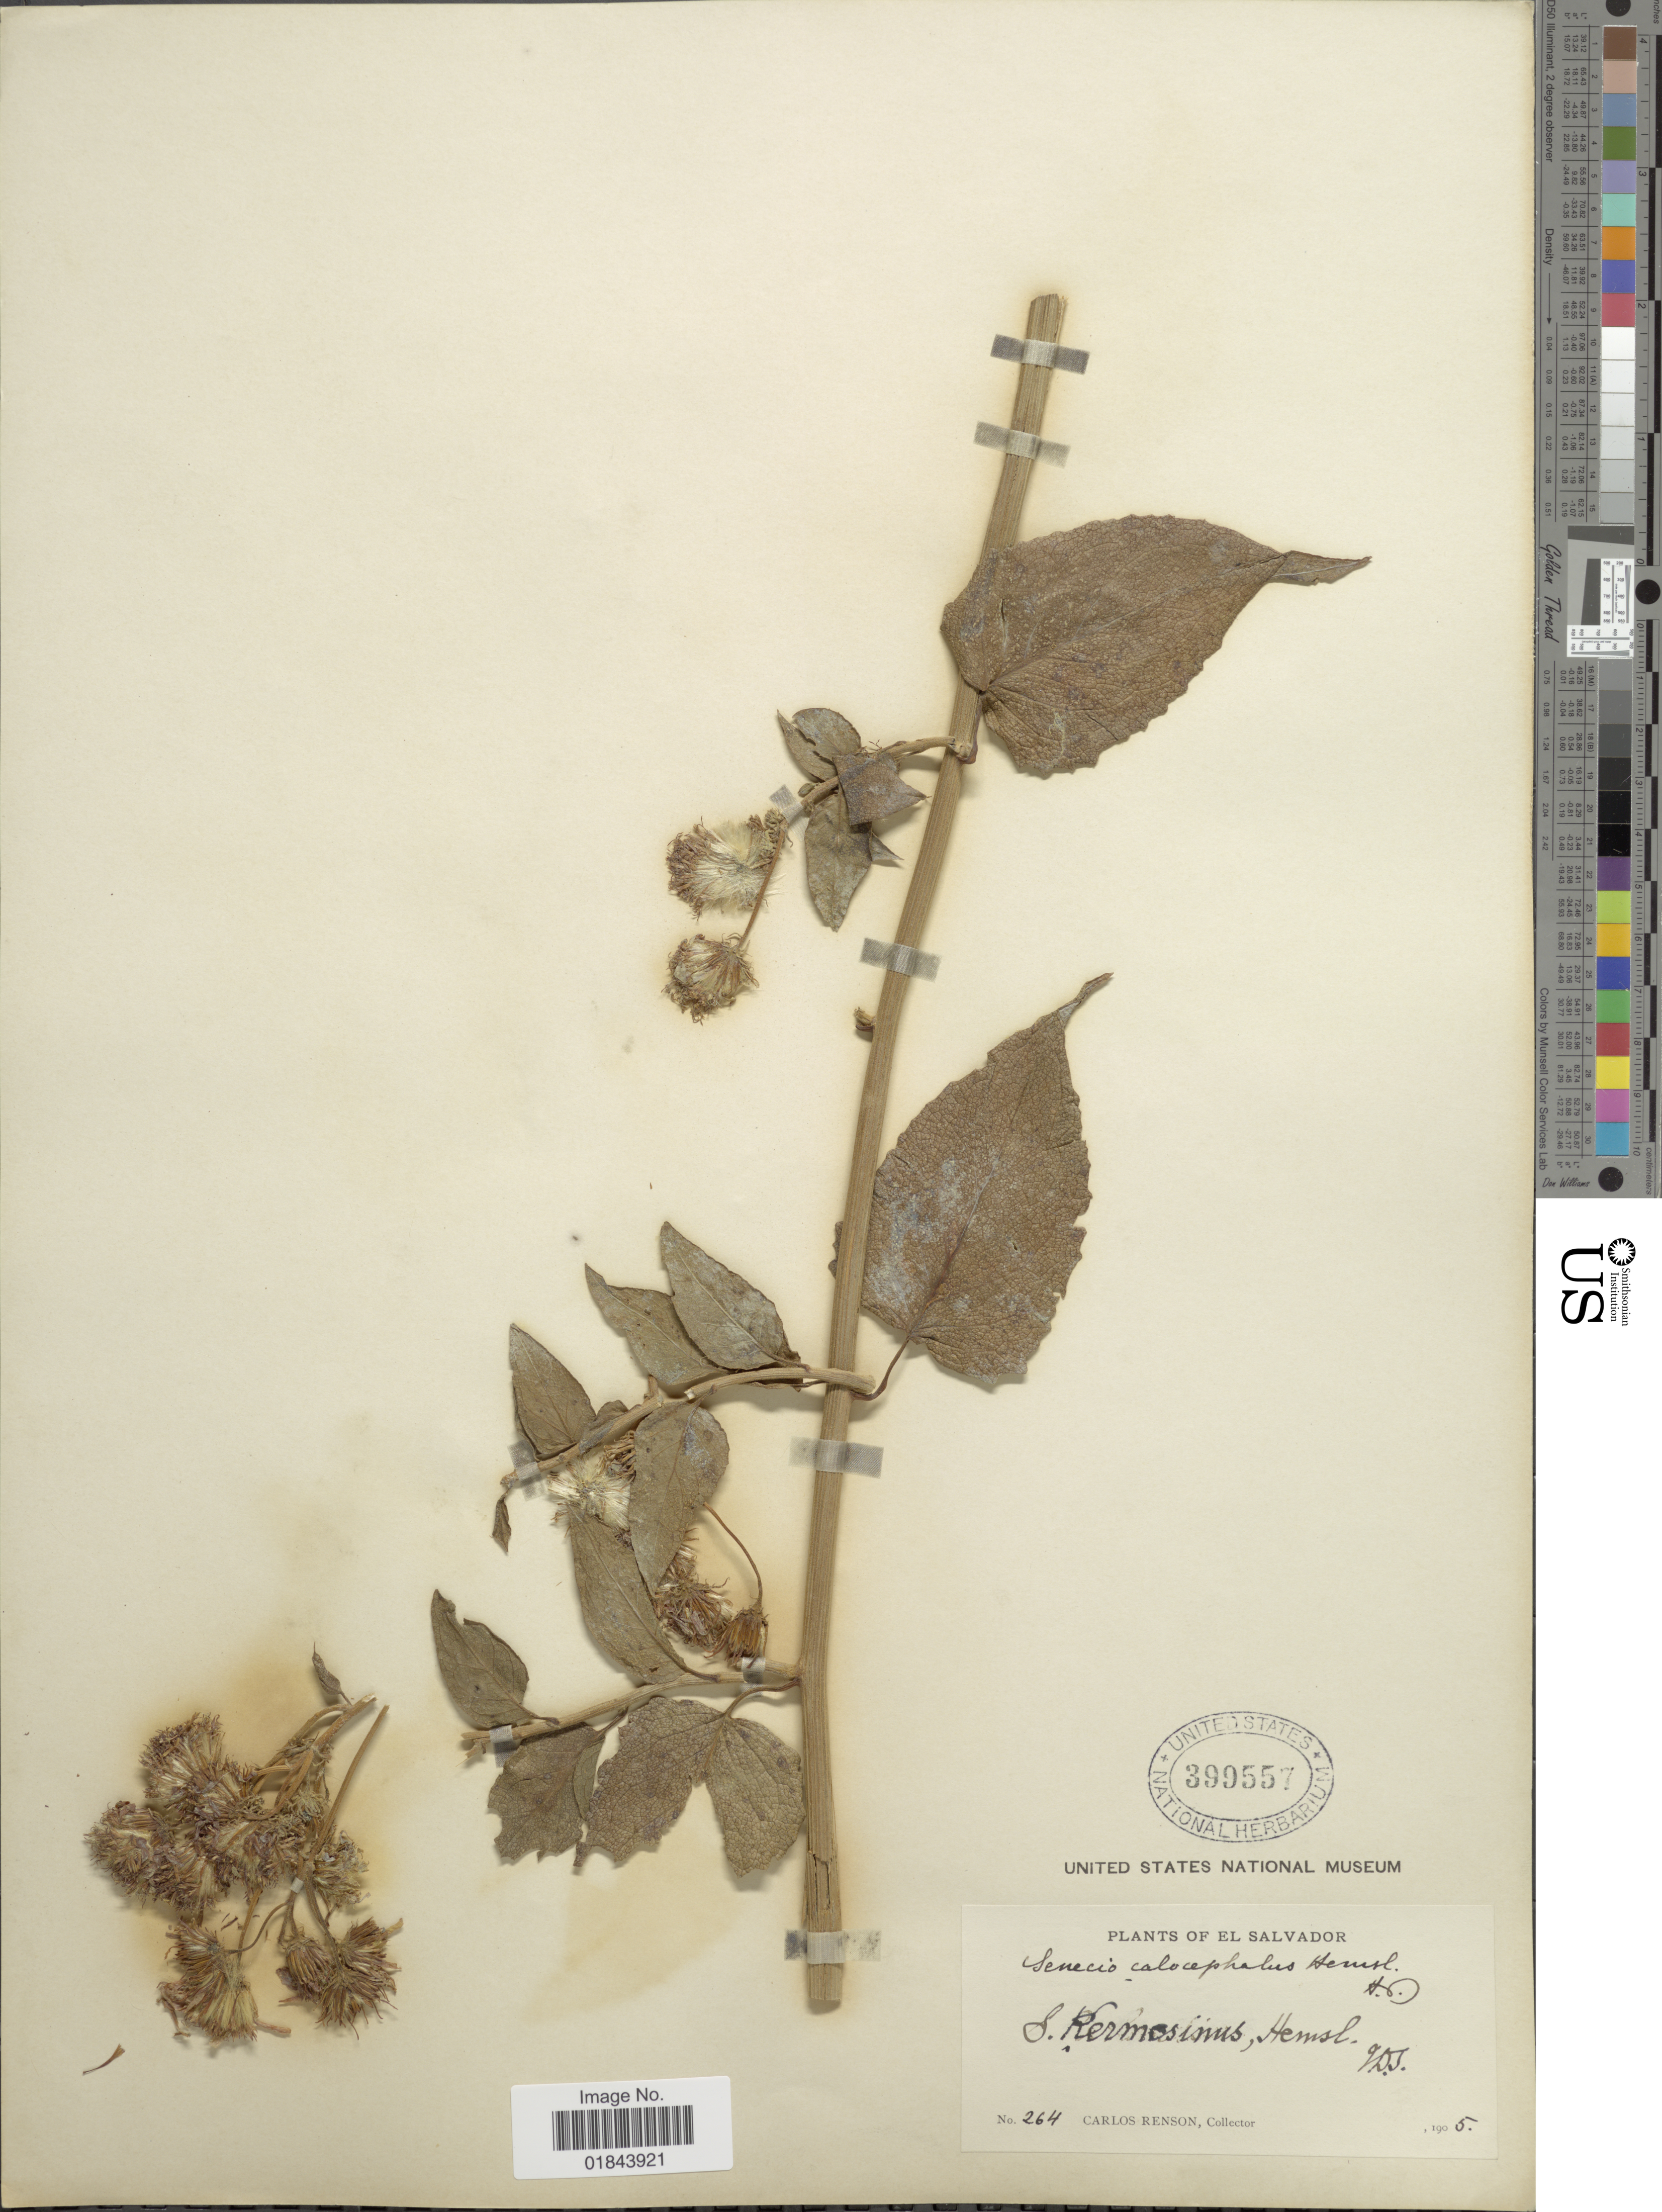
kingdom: Plantae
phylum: Tracheophyta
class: Magnoliopsida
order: Asterales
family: Asteraceae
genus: Pseudogynoxys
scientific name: Pseudogynoxys haenkei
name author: (DC.) Cabrera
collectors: C. Renson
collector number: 264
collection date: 1905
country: El Salvador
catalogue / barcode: US 399557